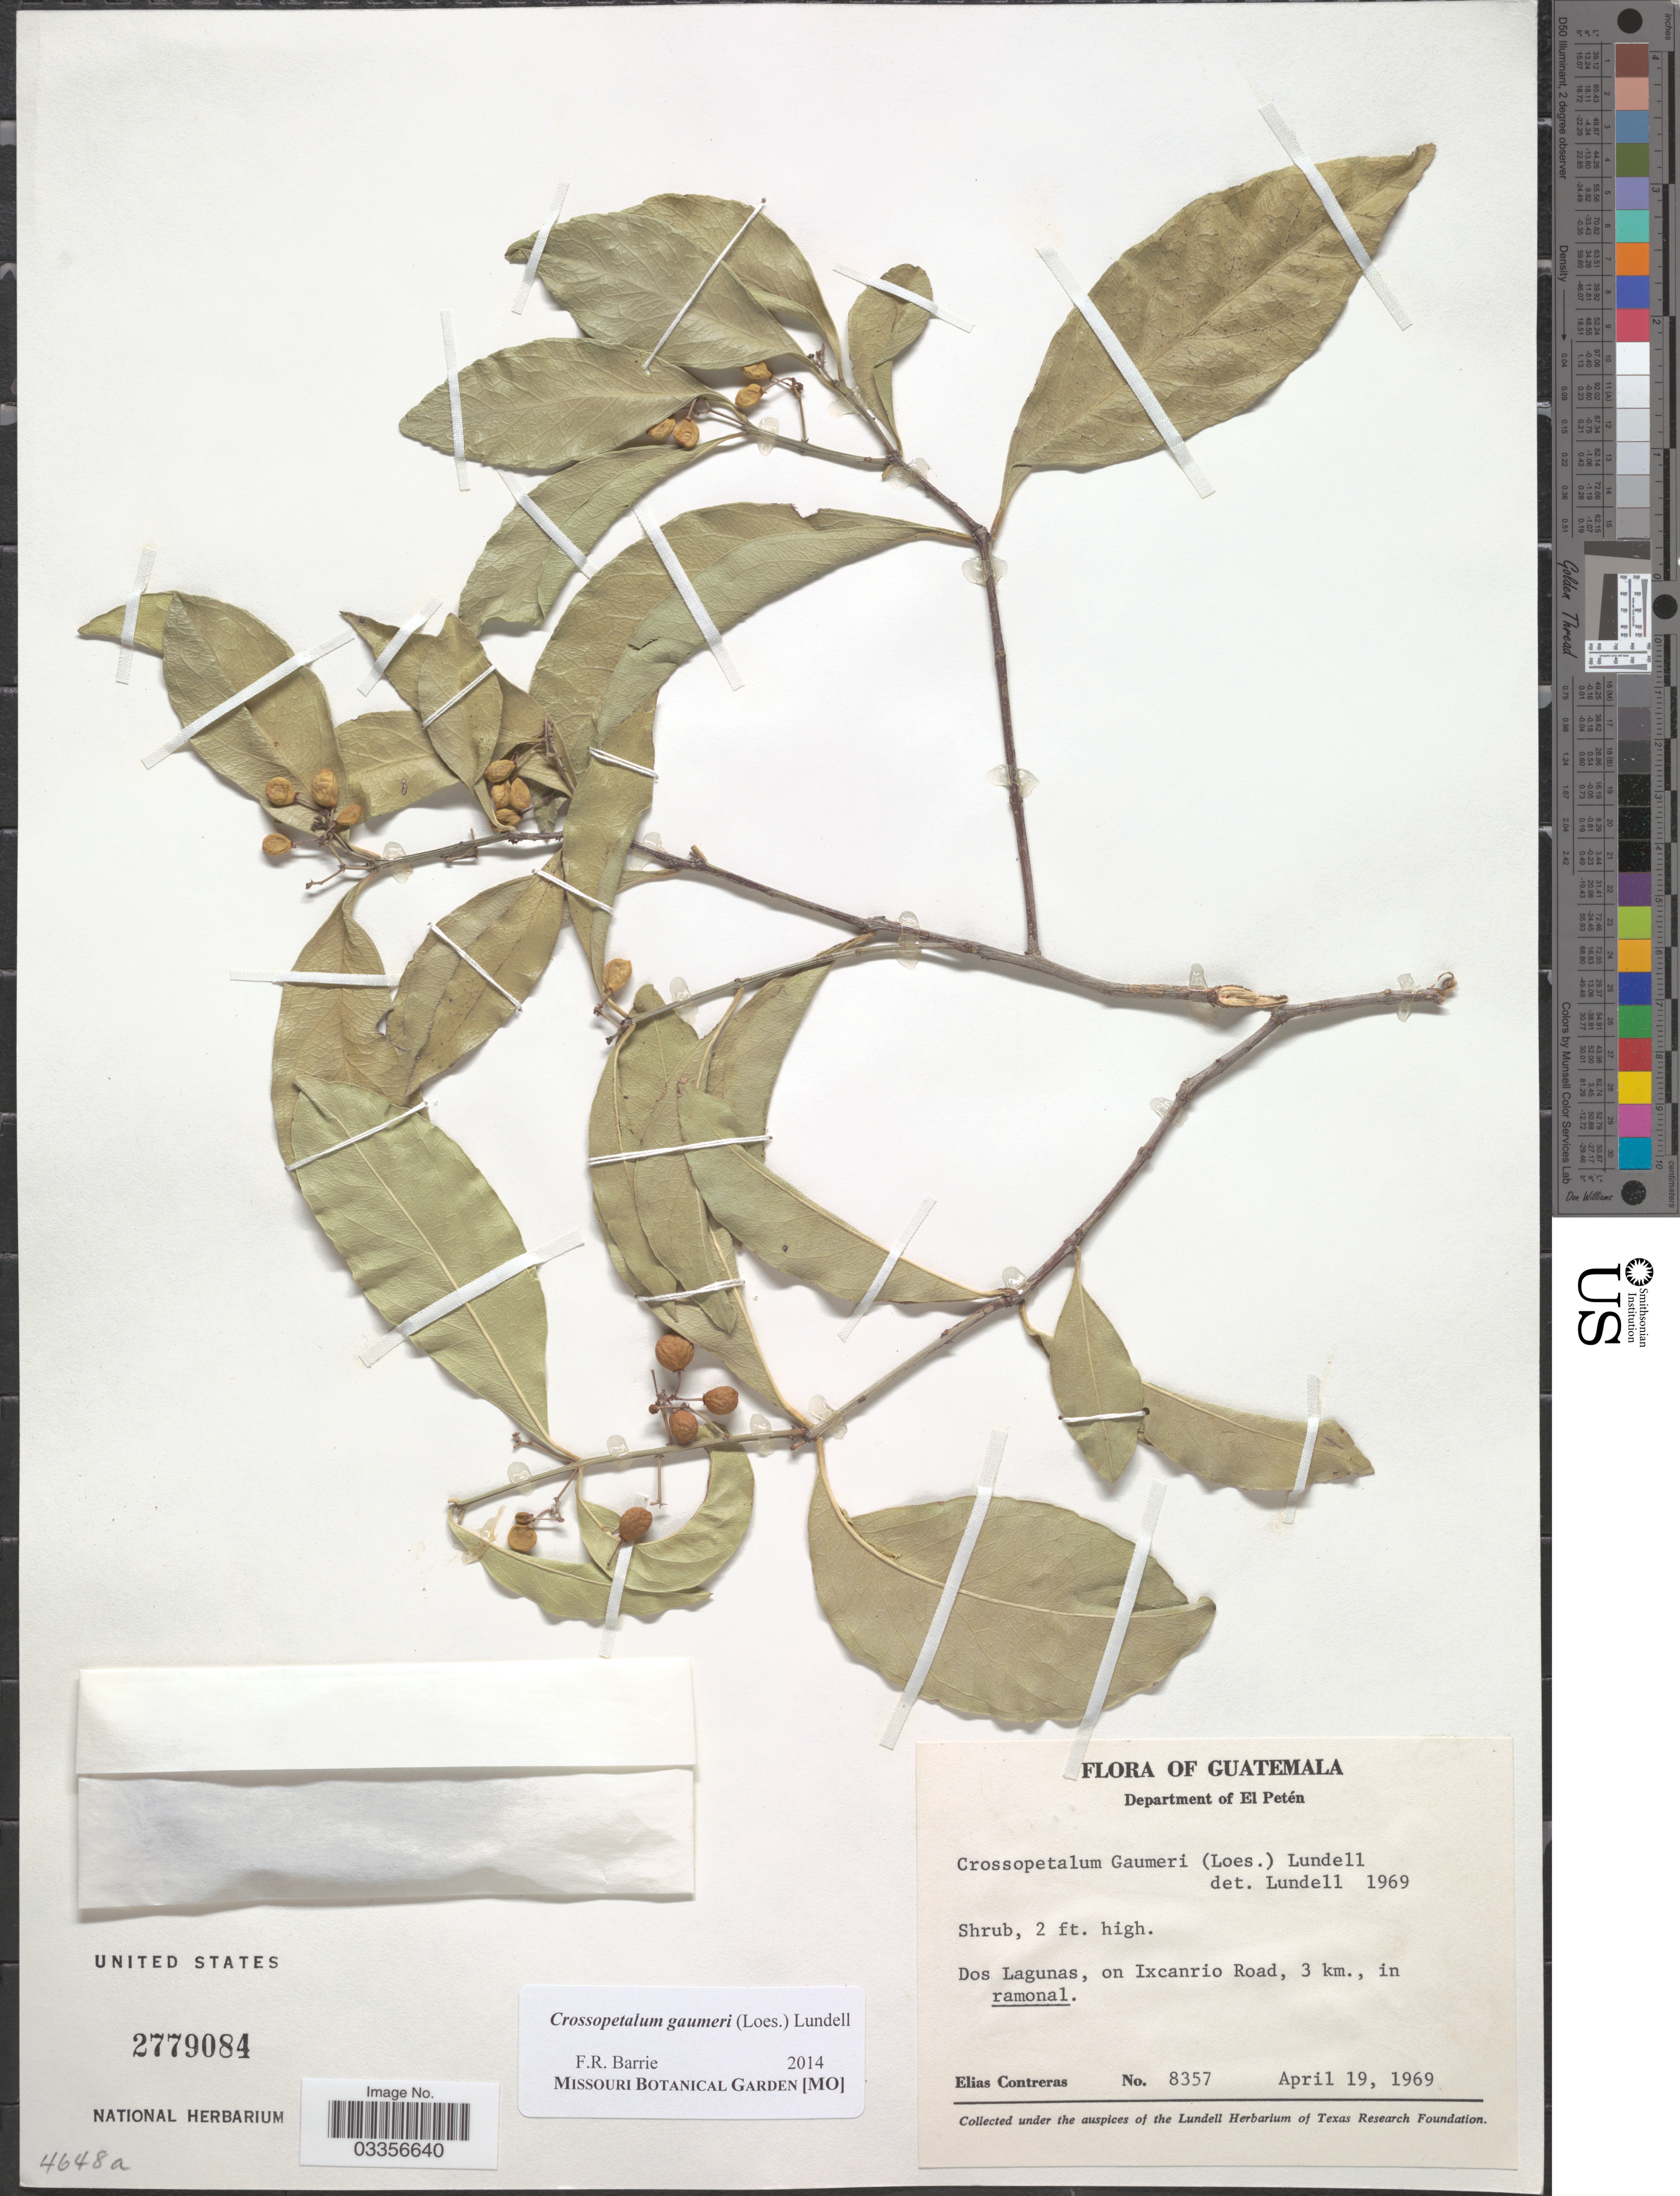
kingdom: Plantae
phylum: Tracheophyta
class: Magnoliopsida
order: Celastrales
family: Celastraceae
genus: Crossopetalum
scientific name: Crossopetalum gaumeri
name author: (Loes.) Lundell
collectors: E. Contreras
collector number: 8357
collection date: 1969-04-19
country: Guatemala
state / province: El Petén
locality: Department of El Petén, Dos Lagunas, on Ixcanrio Road, 3 km. in ramonal.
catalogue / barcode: US 2779084